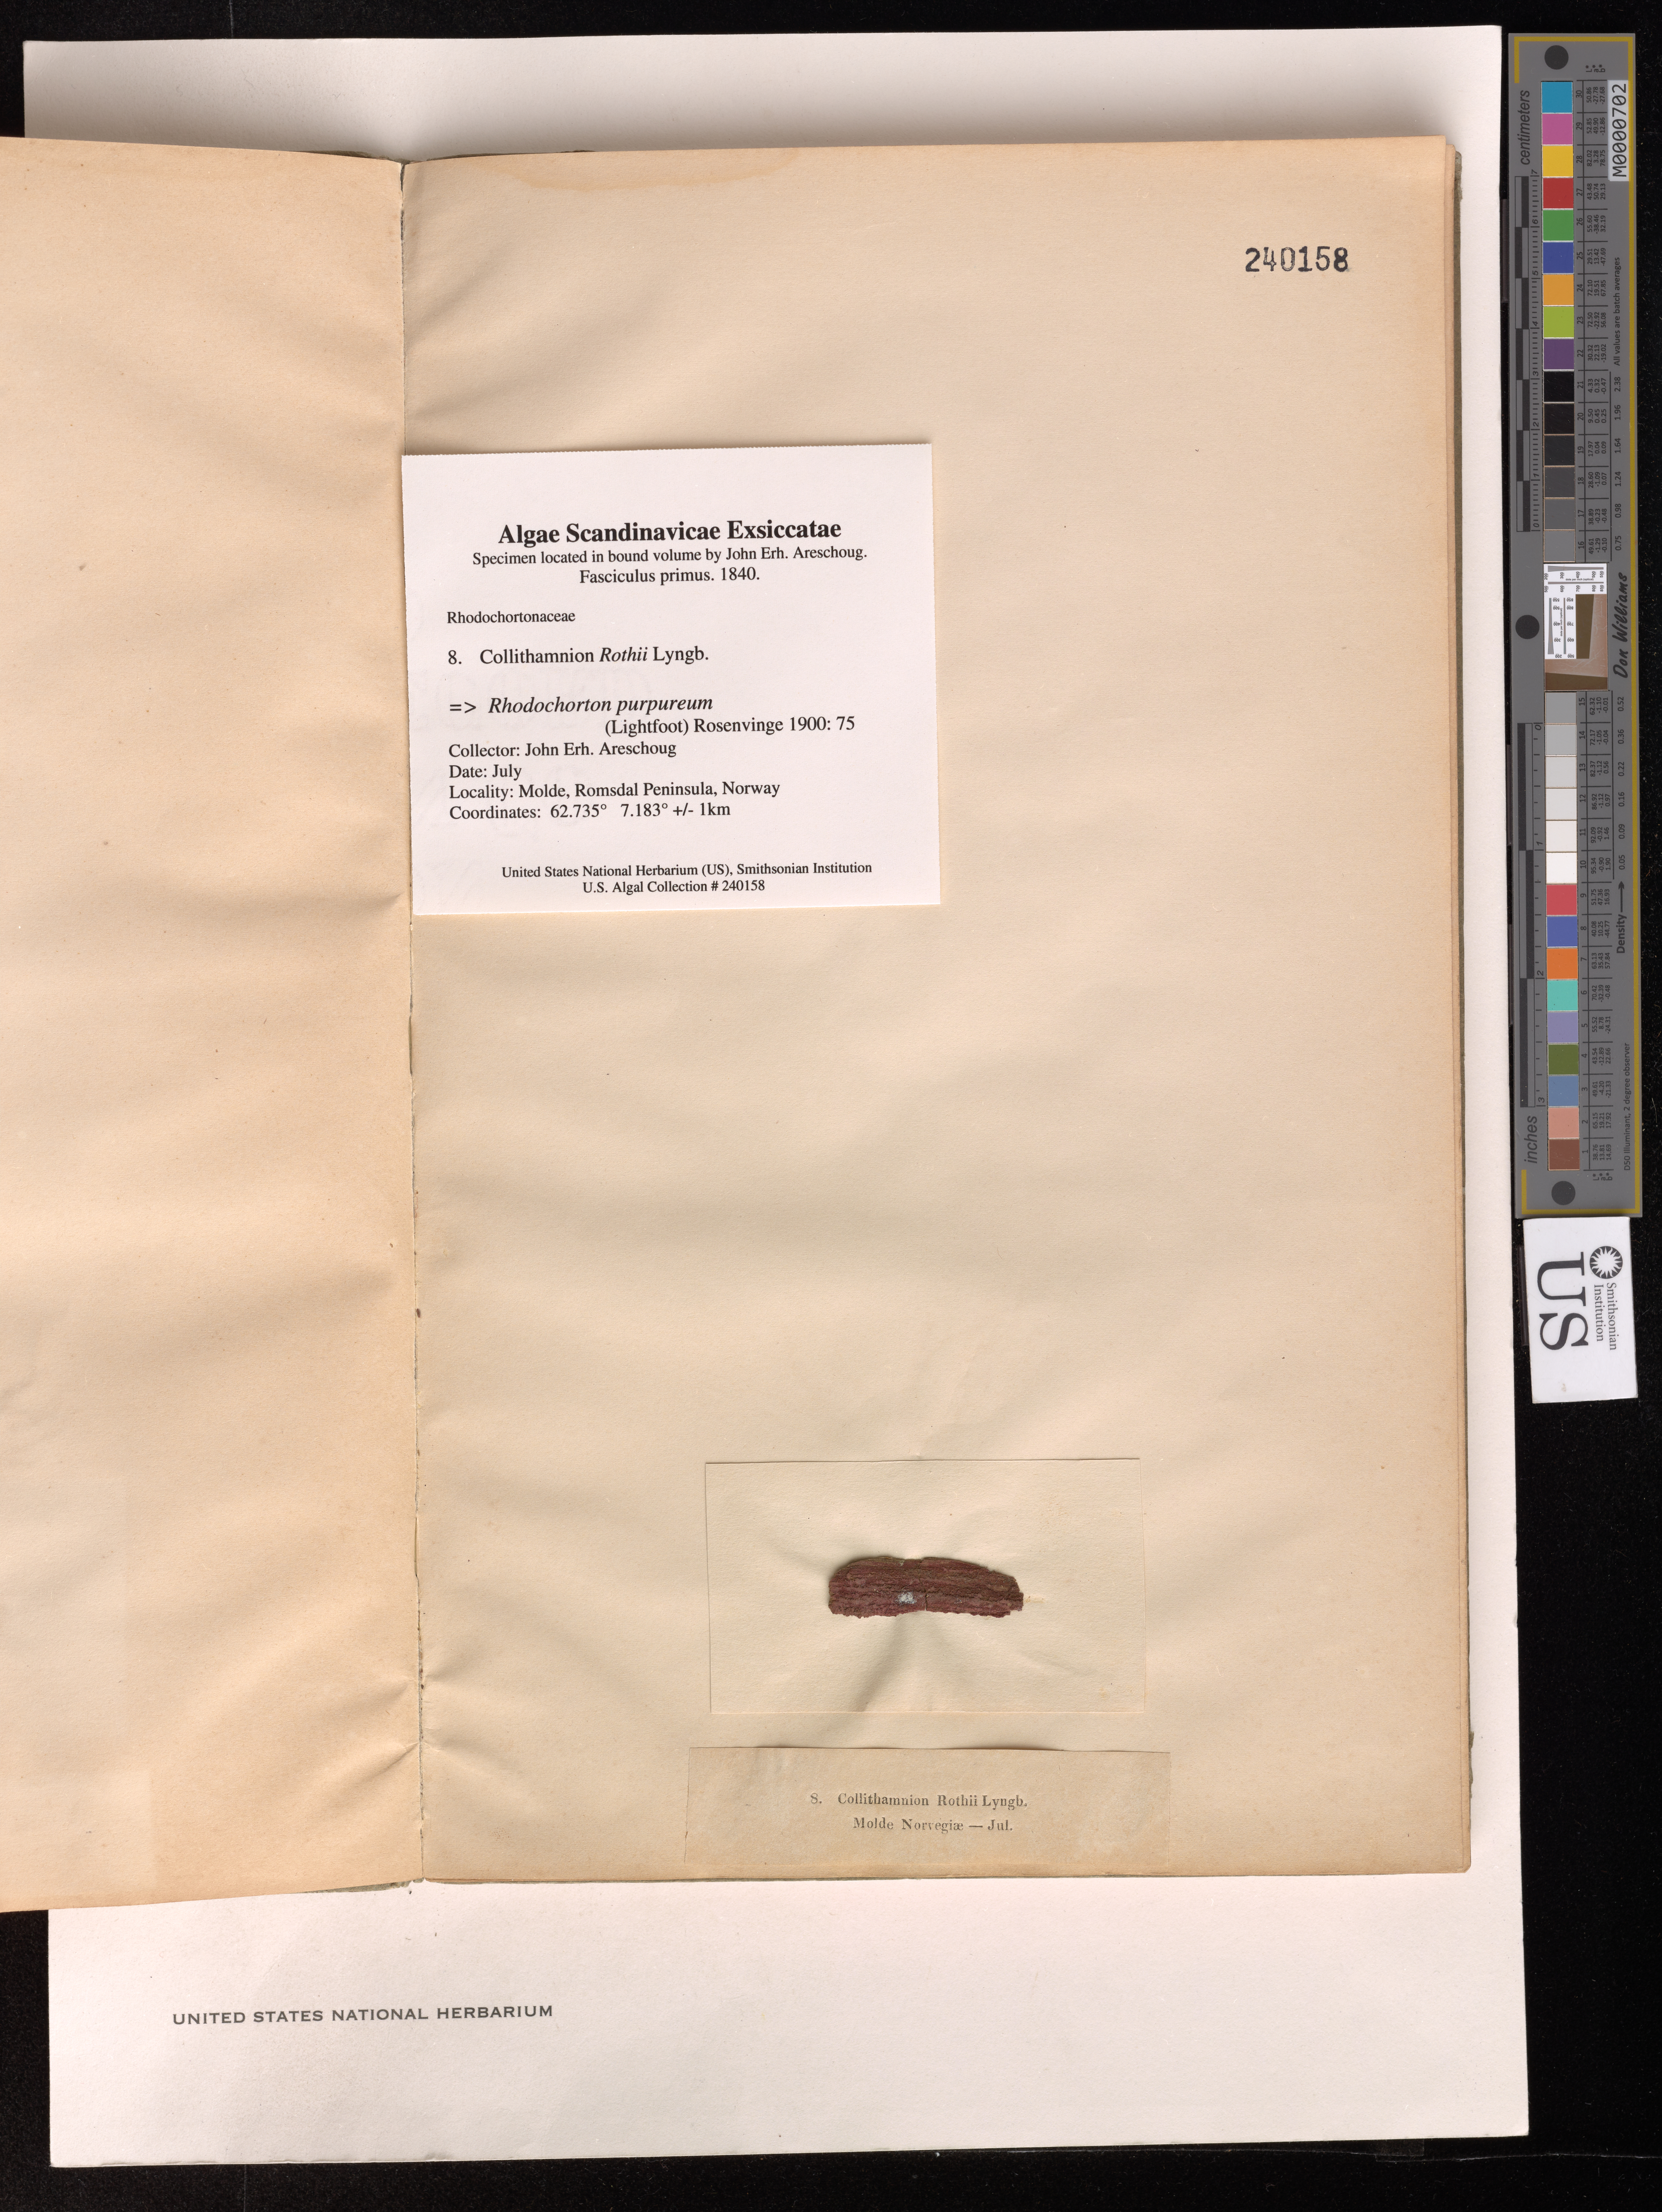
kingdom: Plantae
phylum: Rhodophyta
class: Florideophyceae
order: Acrochaetiales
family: Rhodochortonaceae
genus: Rhodochorton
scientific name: Rhodochorton purpureum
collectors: J. E. Areschoug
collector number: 8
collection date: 1840-07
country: Norway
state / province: More og Romdal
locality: Molde, Romsdal Peninsula.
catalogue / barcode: US 240158